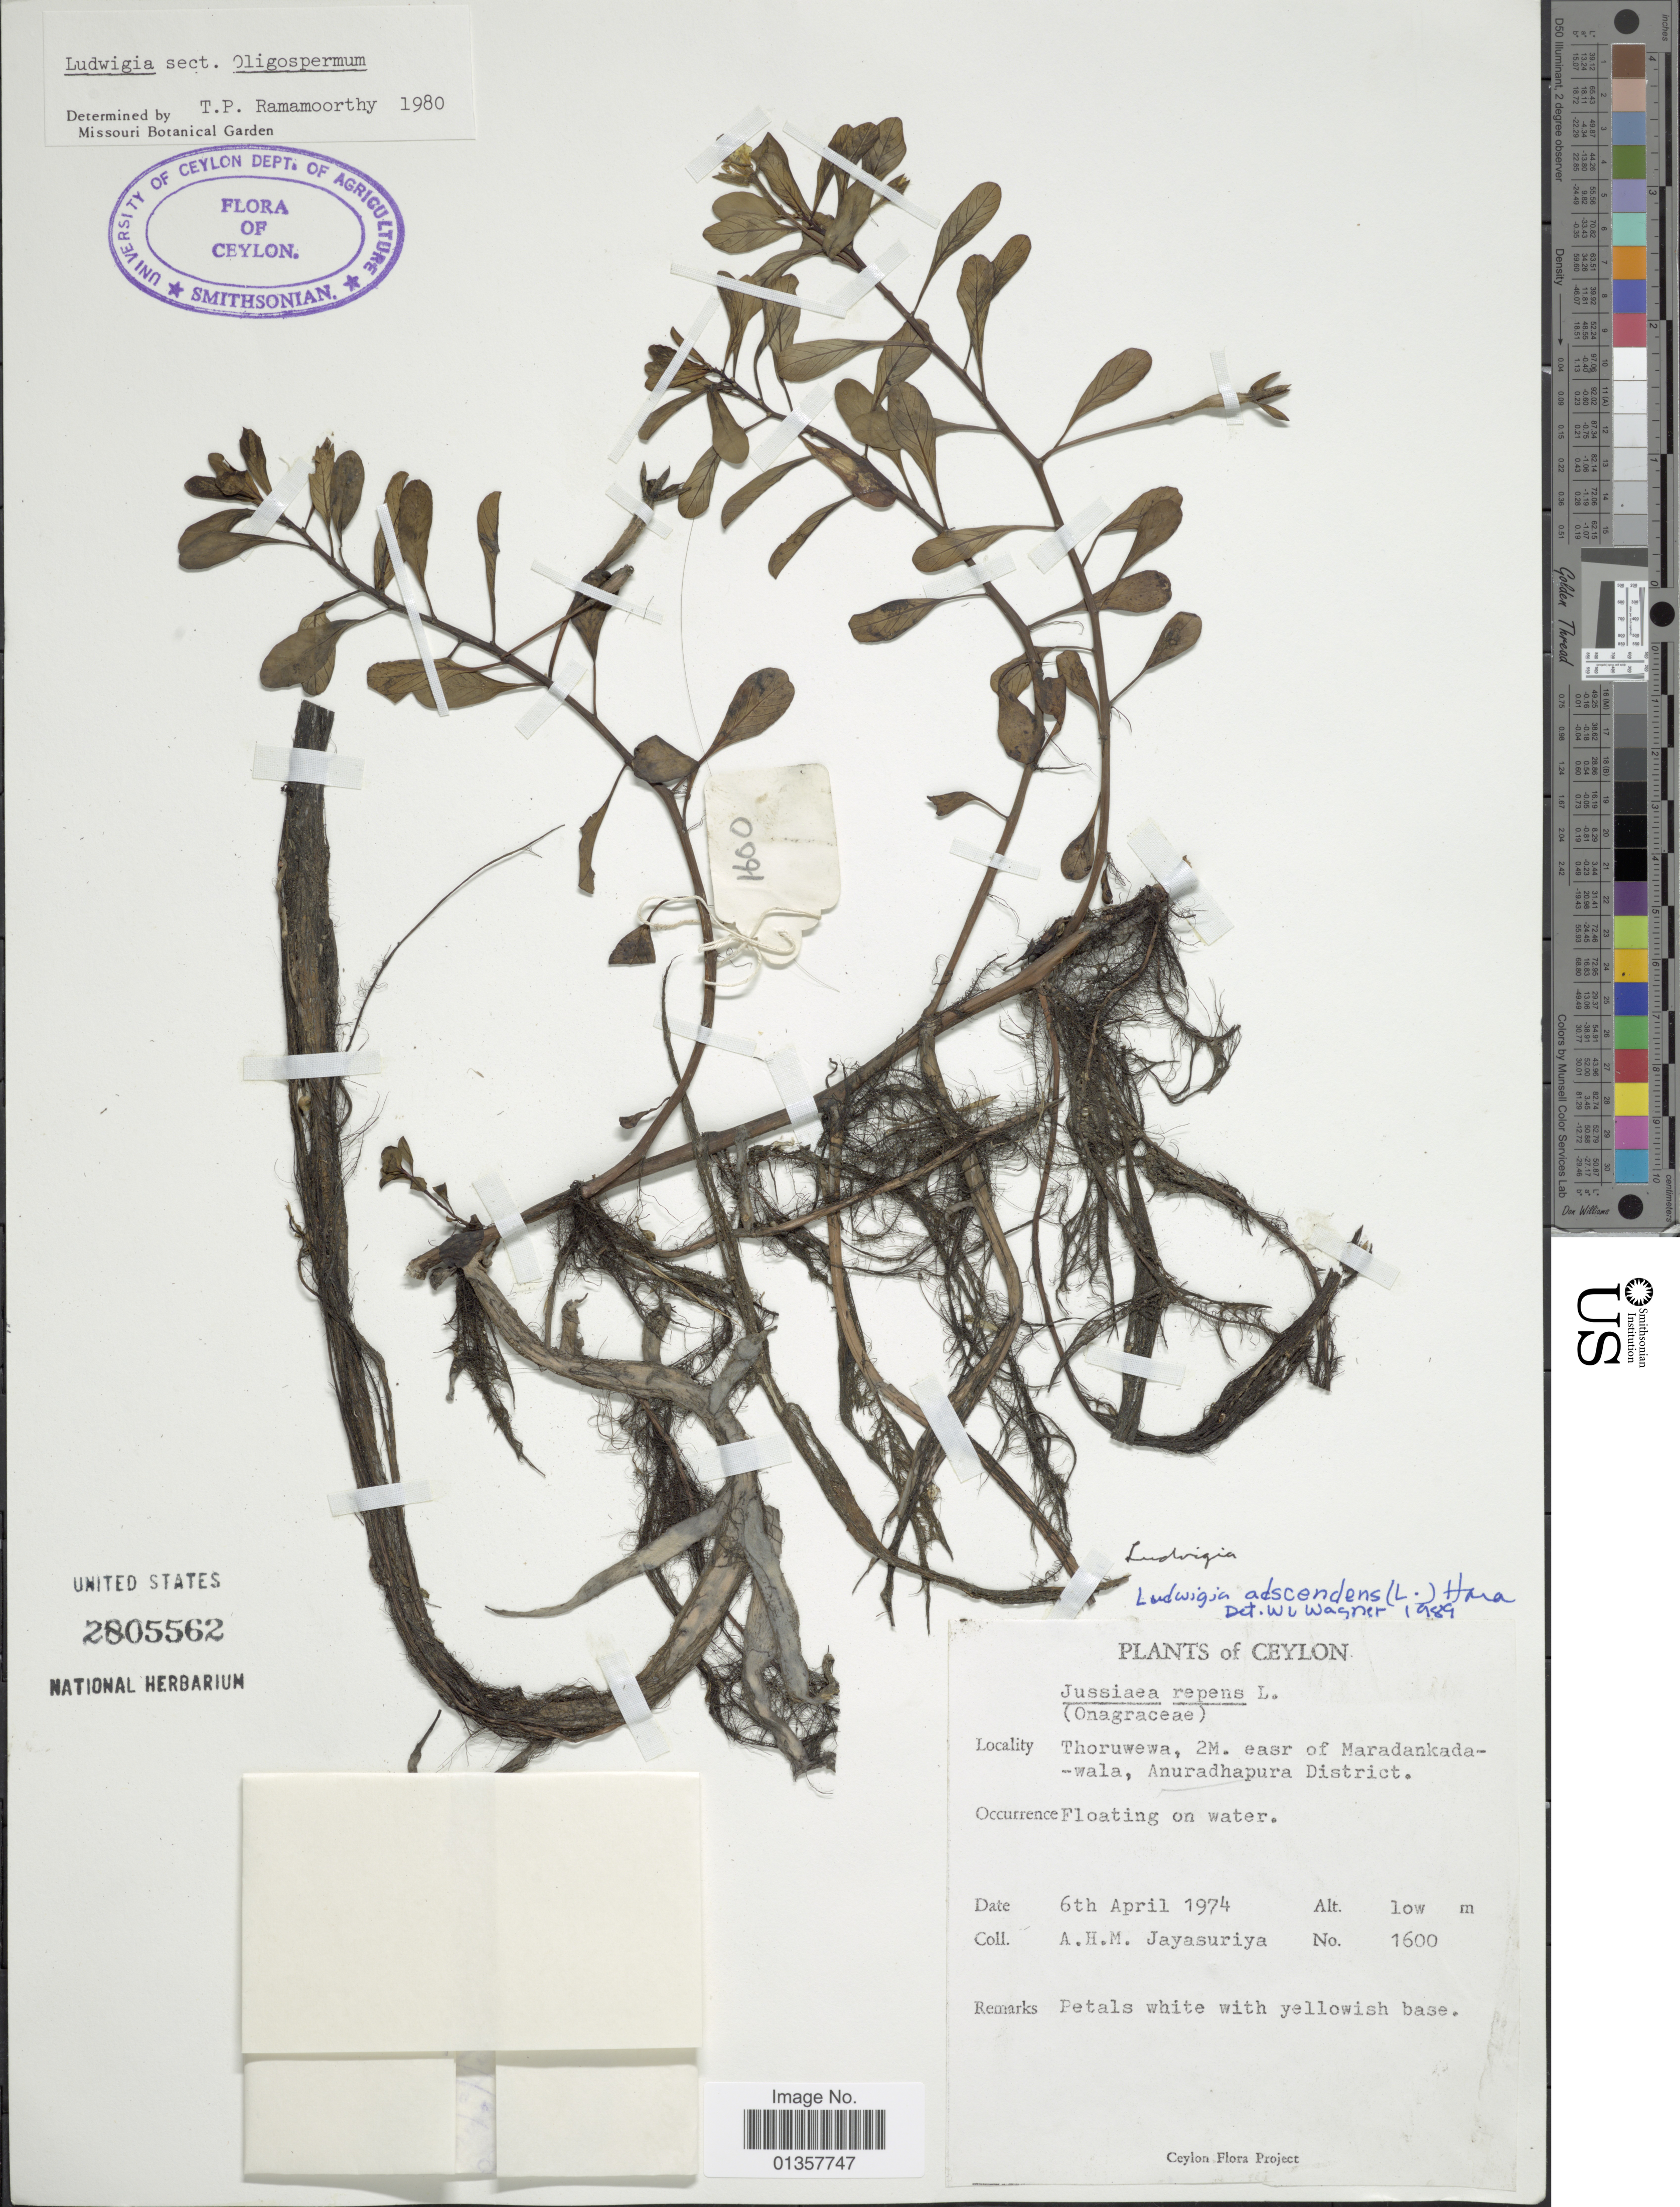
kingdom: Plantae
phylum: Tracheophyta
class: Magnoliopsida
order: Myrtales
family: Onagraceae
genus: Ludwigia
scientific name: Ludwigia adscendens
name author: (L.) H. Hara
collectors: A. H. Jayasuriya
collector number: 1600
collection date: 1974-04-06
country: Sri Lanka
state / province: North Central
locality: Ceylon. Thoruwewa, 2M. easr of Maradankadawala, Anuradhapura District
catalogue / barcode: US 2805562